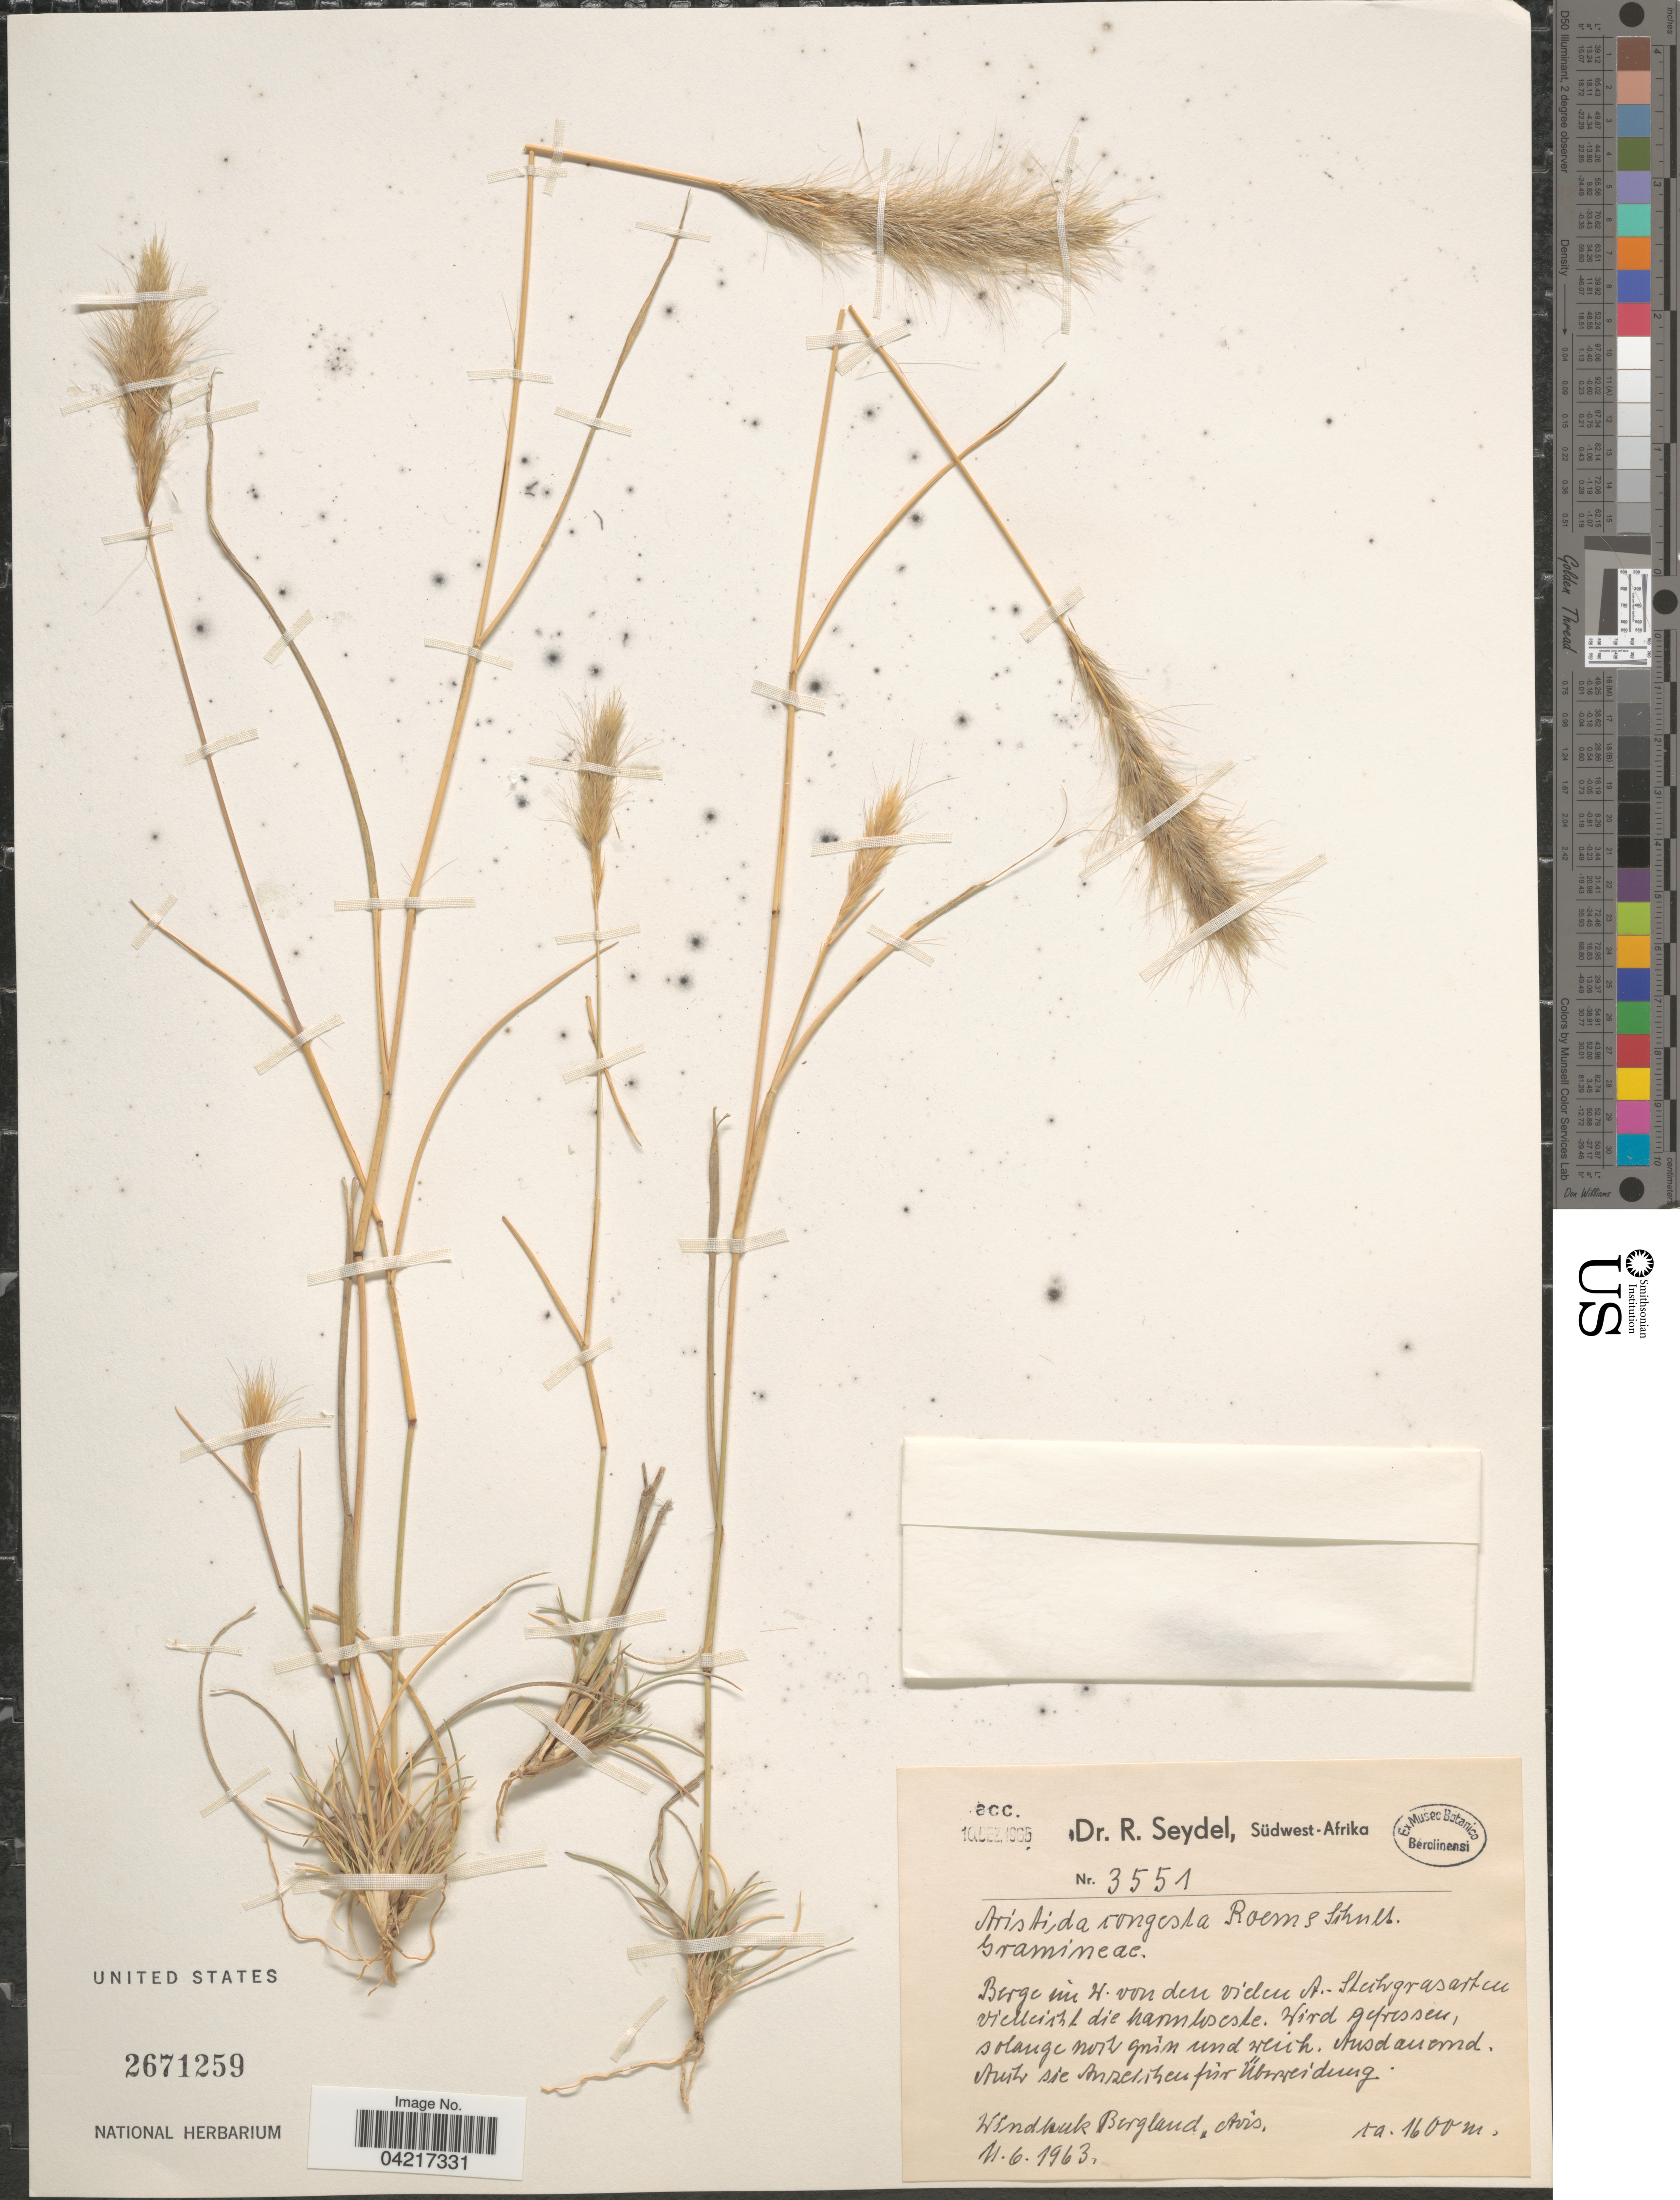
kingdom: Plantae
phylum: Tracheophyta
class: Liliopsida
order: Poales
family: Poaceae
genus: Aristida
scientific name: Aristida congesta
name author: Roem. & Schult.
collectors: R. Seydel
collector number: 3551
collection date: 1963-06-11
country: Namibia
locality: Südwest-Afrika. Windhuk Bergland, Avis.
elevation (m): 1600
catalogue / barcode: US 2671259